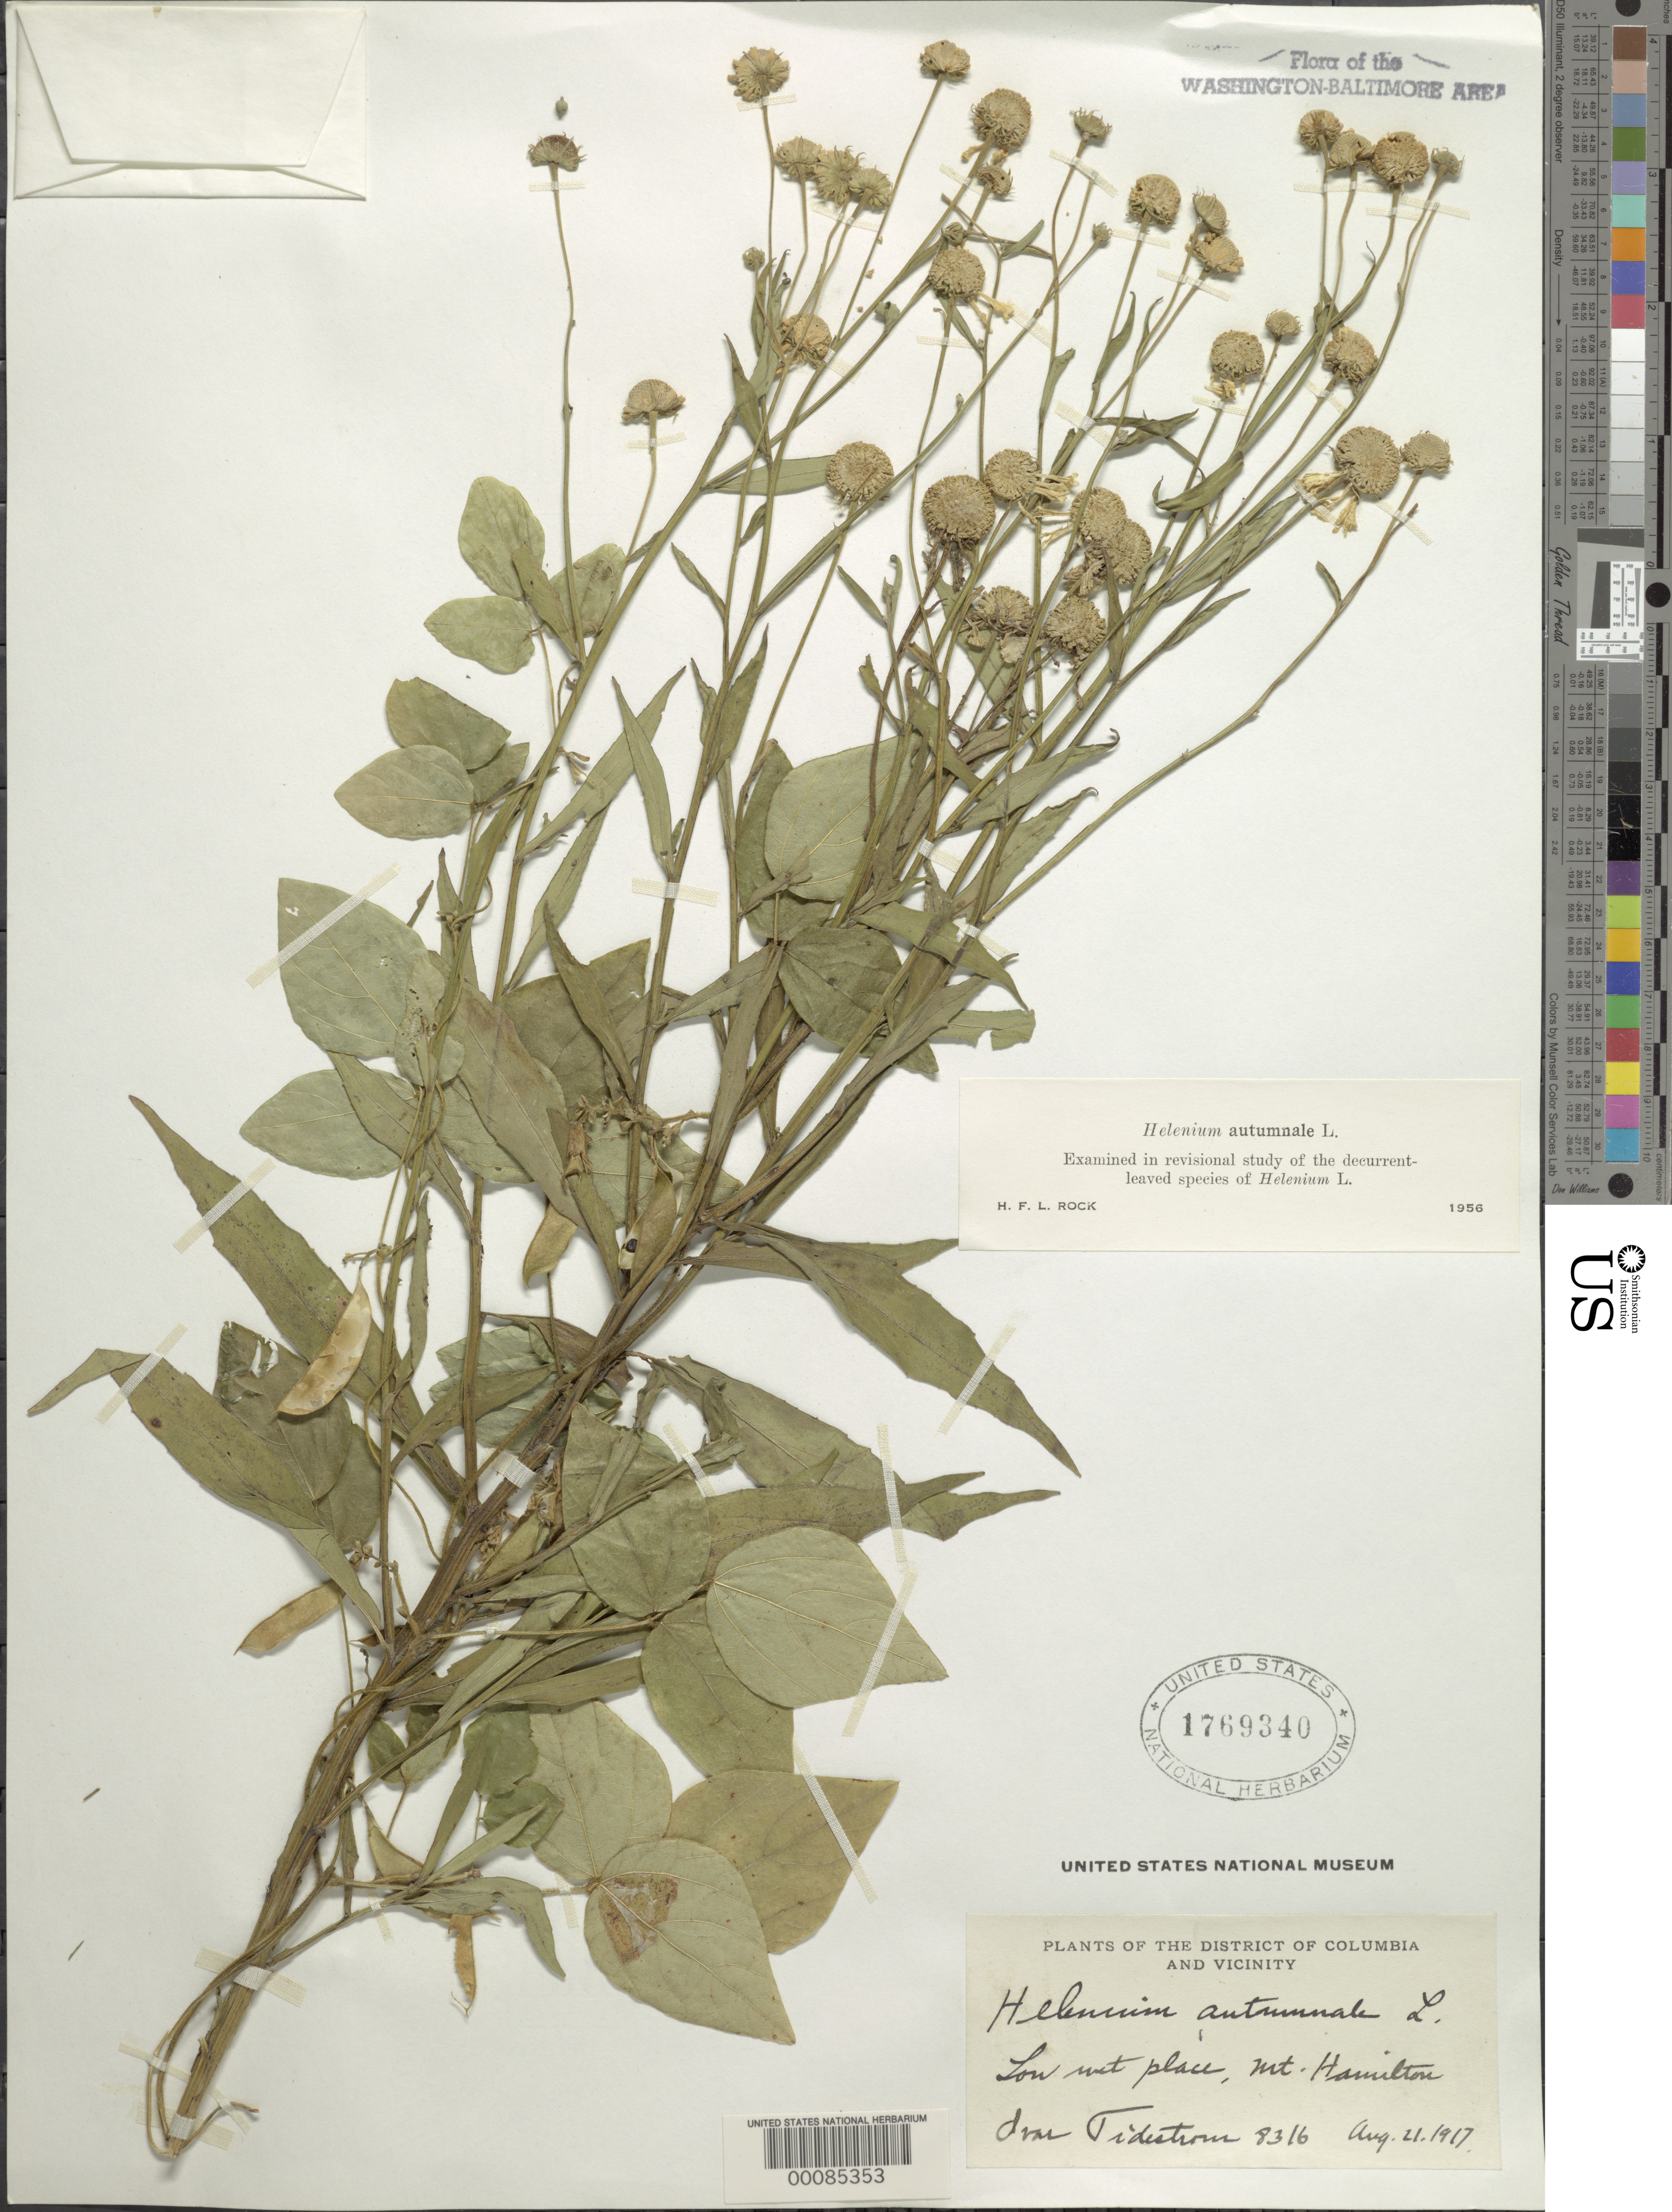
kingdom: Plantae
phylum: Tracheophyta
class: Magnoliopsida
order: Asterales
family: Asteraceae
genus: Helenium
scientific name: Helenium autumnale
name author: L.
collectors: I. F. Tidestrom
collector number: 8316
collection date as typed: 21 Aug 1917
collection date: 1917-08-21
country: United States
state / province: District of Columbia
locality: Mount Hamilton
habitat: Low wet place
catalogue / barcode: US 1769340